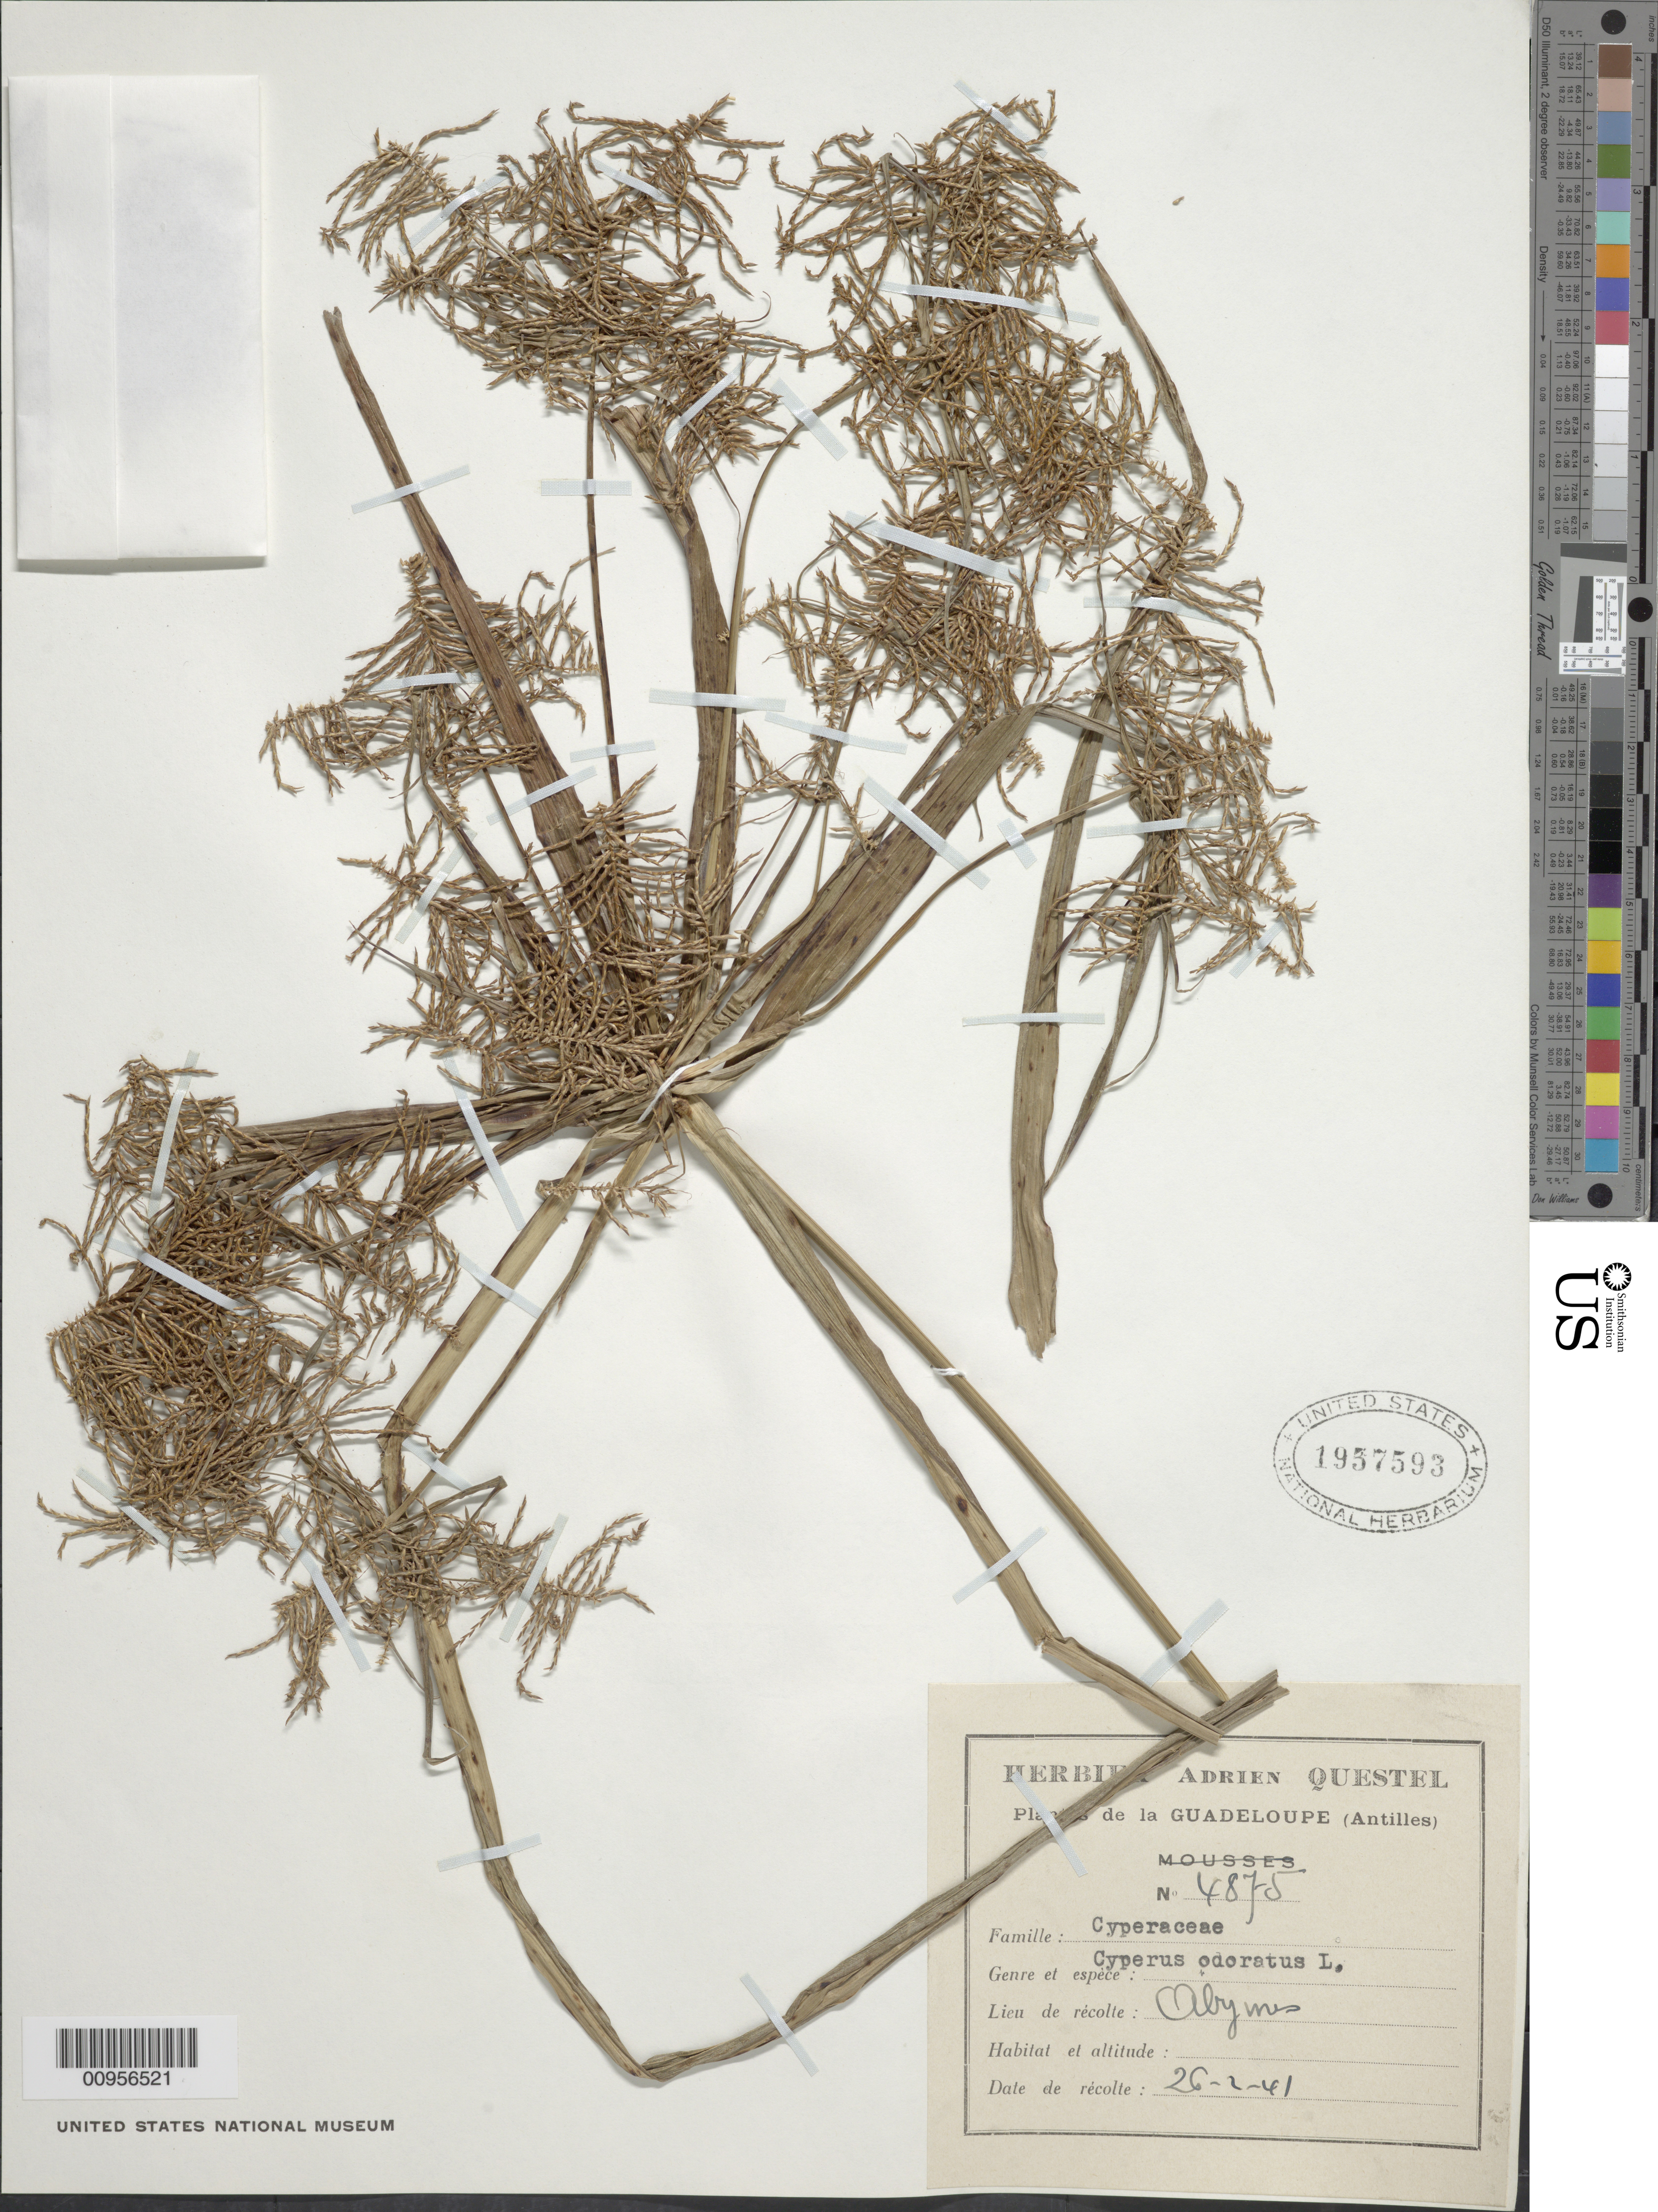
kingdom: Plantae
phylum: Tracheophyta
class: Liliopsida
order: Poales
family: Cyperaceae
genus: Cyperus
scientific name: Cyperus odoratus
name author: L.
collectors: A. Questel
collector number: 4875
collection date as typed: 26 Feb 1941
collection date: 1941-02-26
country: Guadeloupe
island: Grande Terre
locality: Abymes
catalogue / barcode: US 1957593